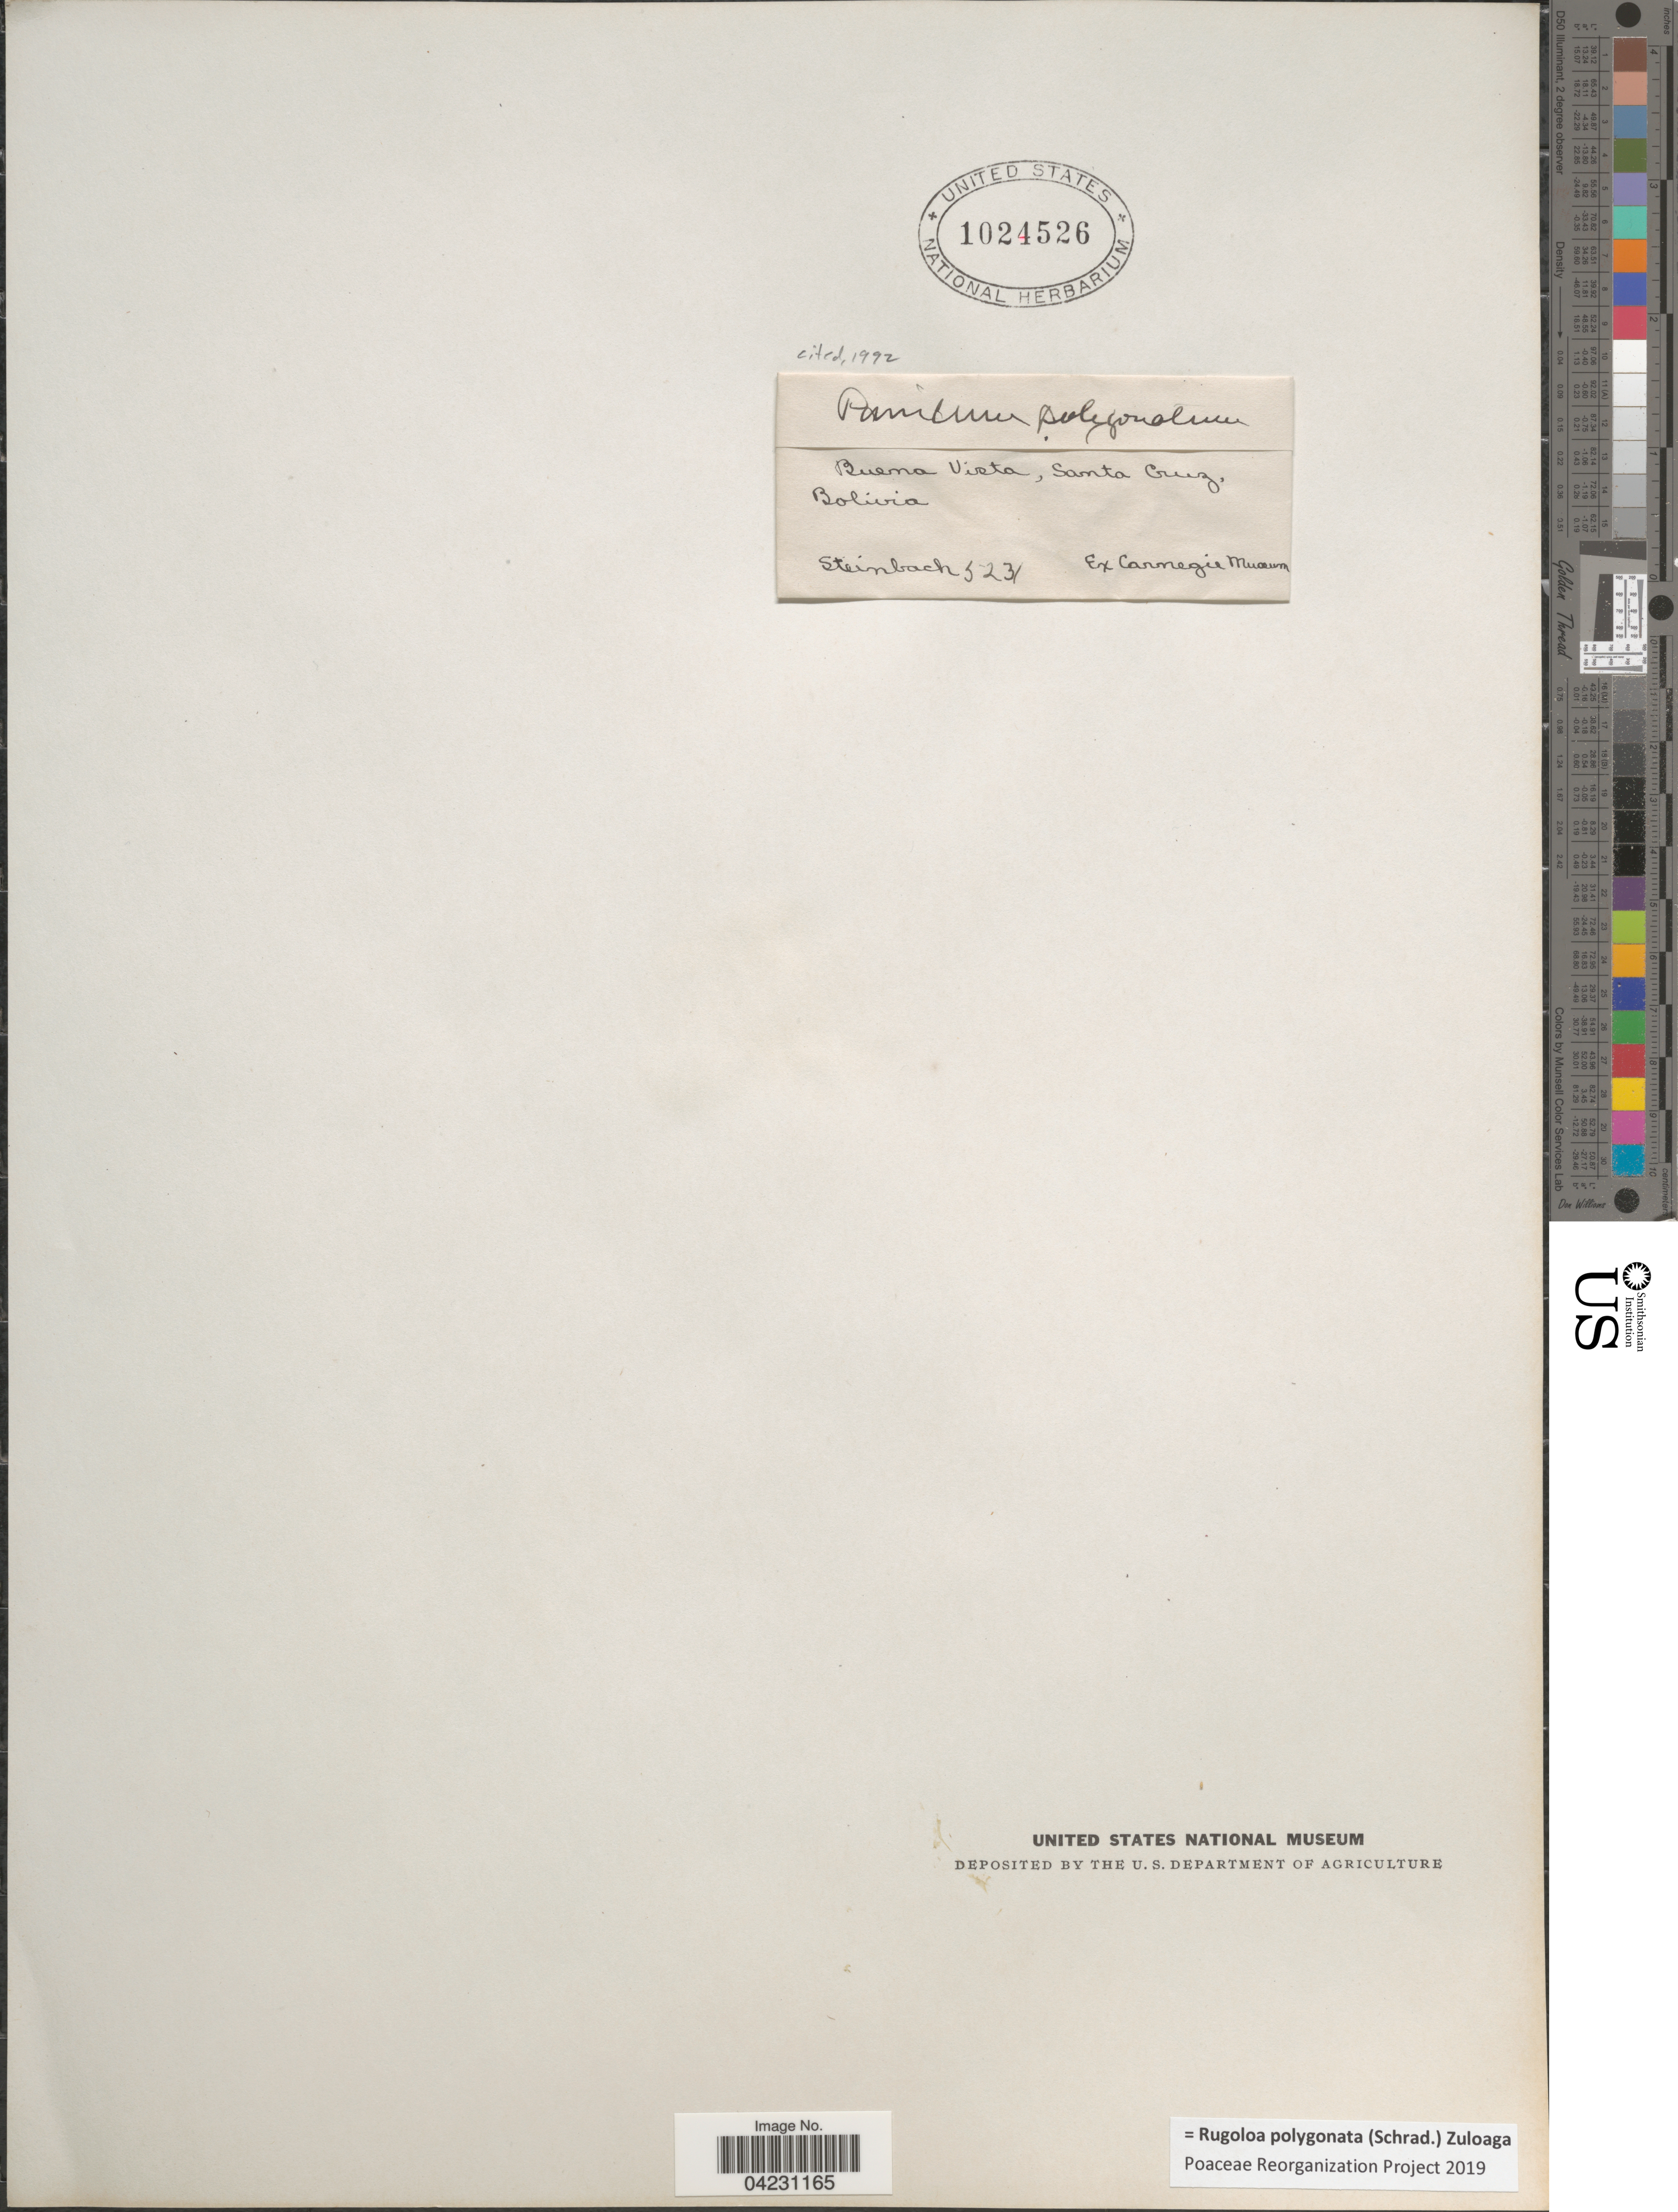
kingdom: Plantae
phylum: Tracheophyta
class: Liliopsida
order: Poales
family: Poaceae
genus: Rugoloa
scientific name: Rugoloa polygonata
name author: (Schrad.) Zuloaga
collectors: Steinbach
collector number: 5231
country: Bolivia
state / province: Santa Cruz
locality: Buena Vista, Santa Cruz.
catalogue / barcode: US 1024526